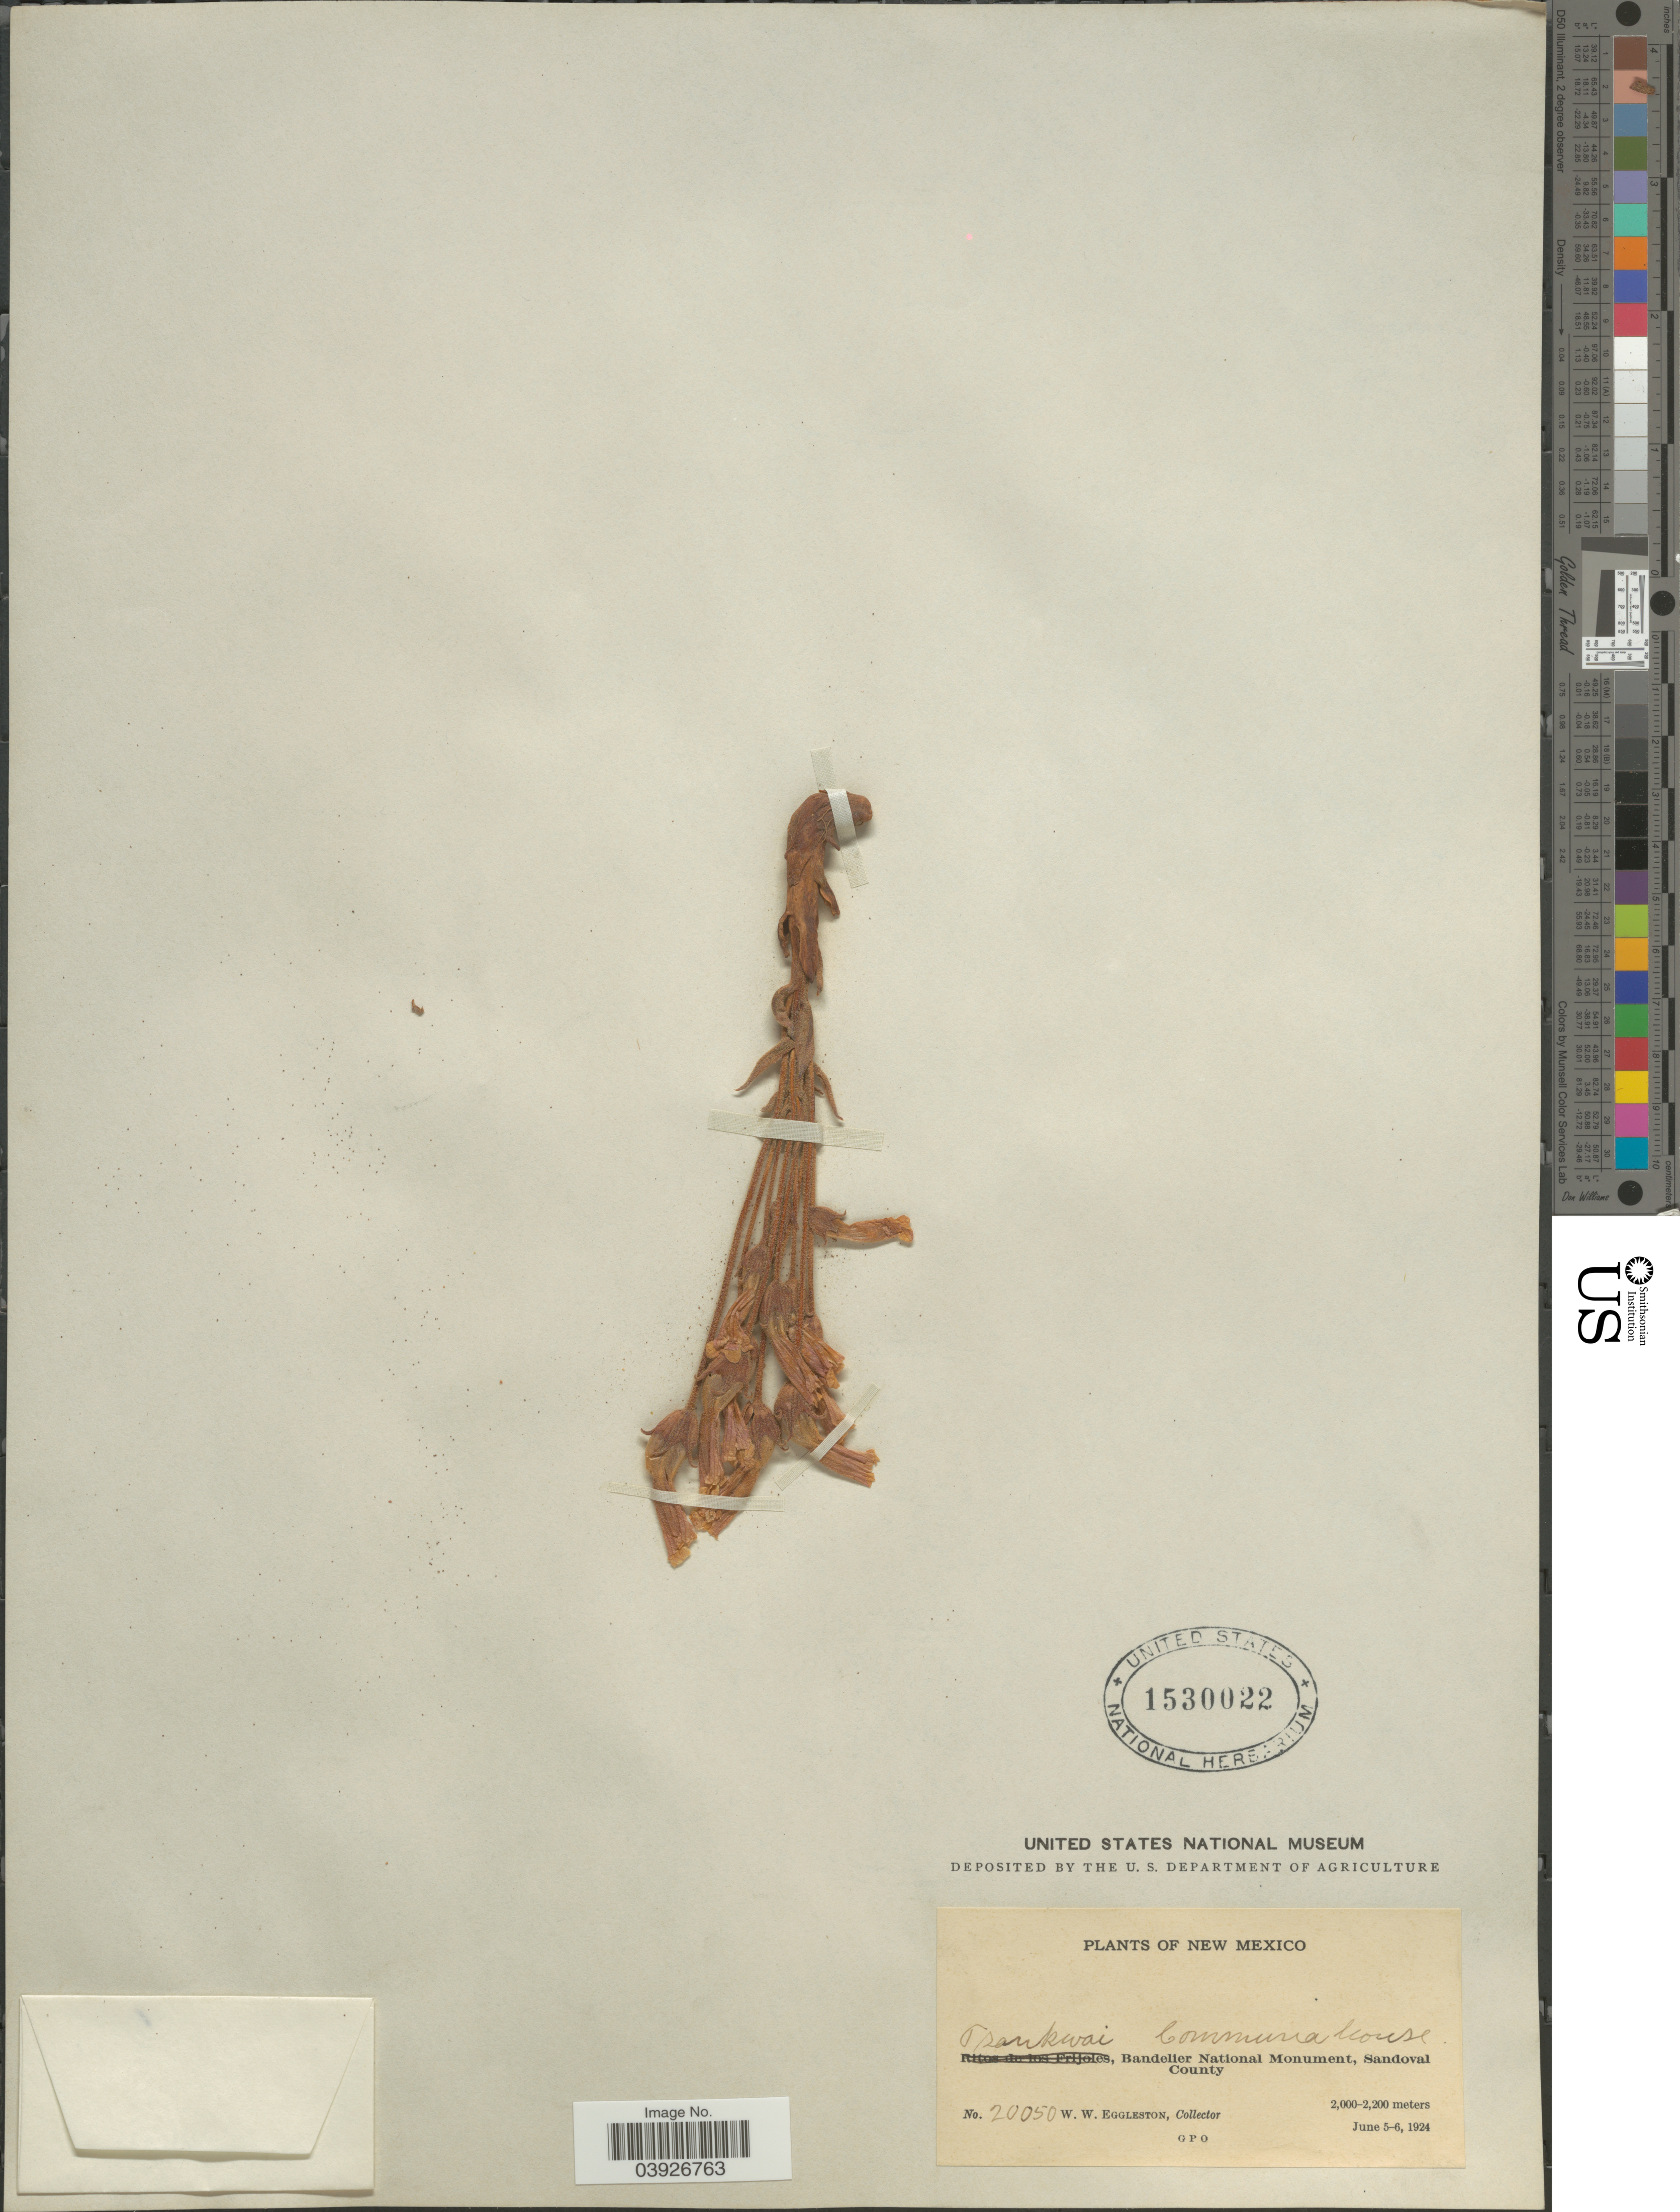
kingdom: Plantae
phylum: Tracheophyta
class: Magnoliopsida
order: Lamiales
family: Orobanchaceae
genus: Aphyllon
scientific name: Aphyllon sp.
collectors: W. W. Eggleston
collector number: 20050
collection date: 1924-06-05/1924-06-06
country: United States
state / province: New Mexico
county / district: Sandoval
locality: Tsankwai, Bandelier National Monument, Sandoval County.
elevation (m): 2000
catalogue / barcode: US 1530022